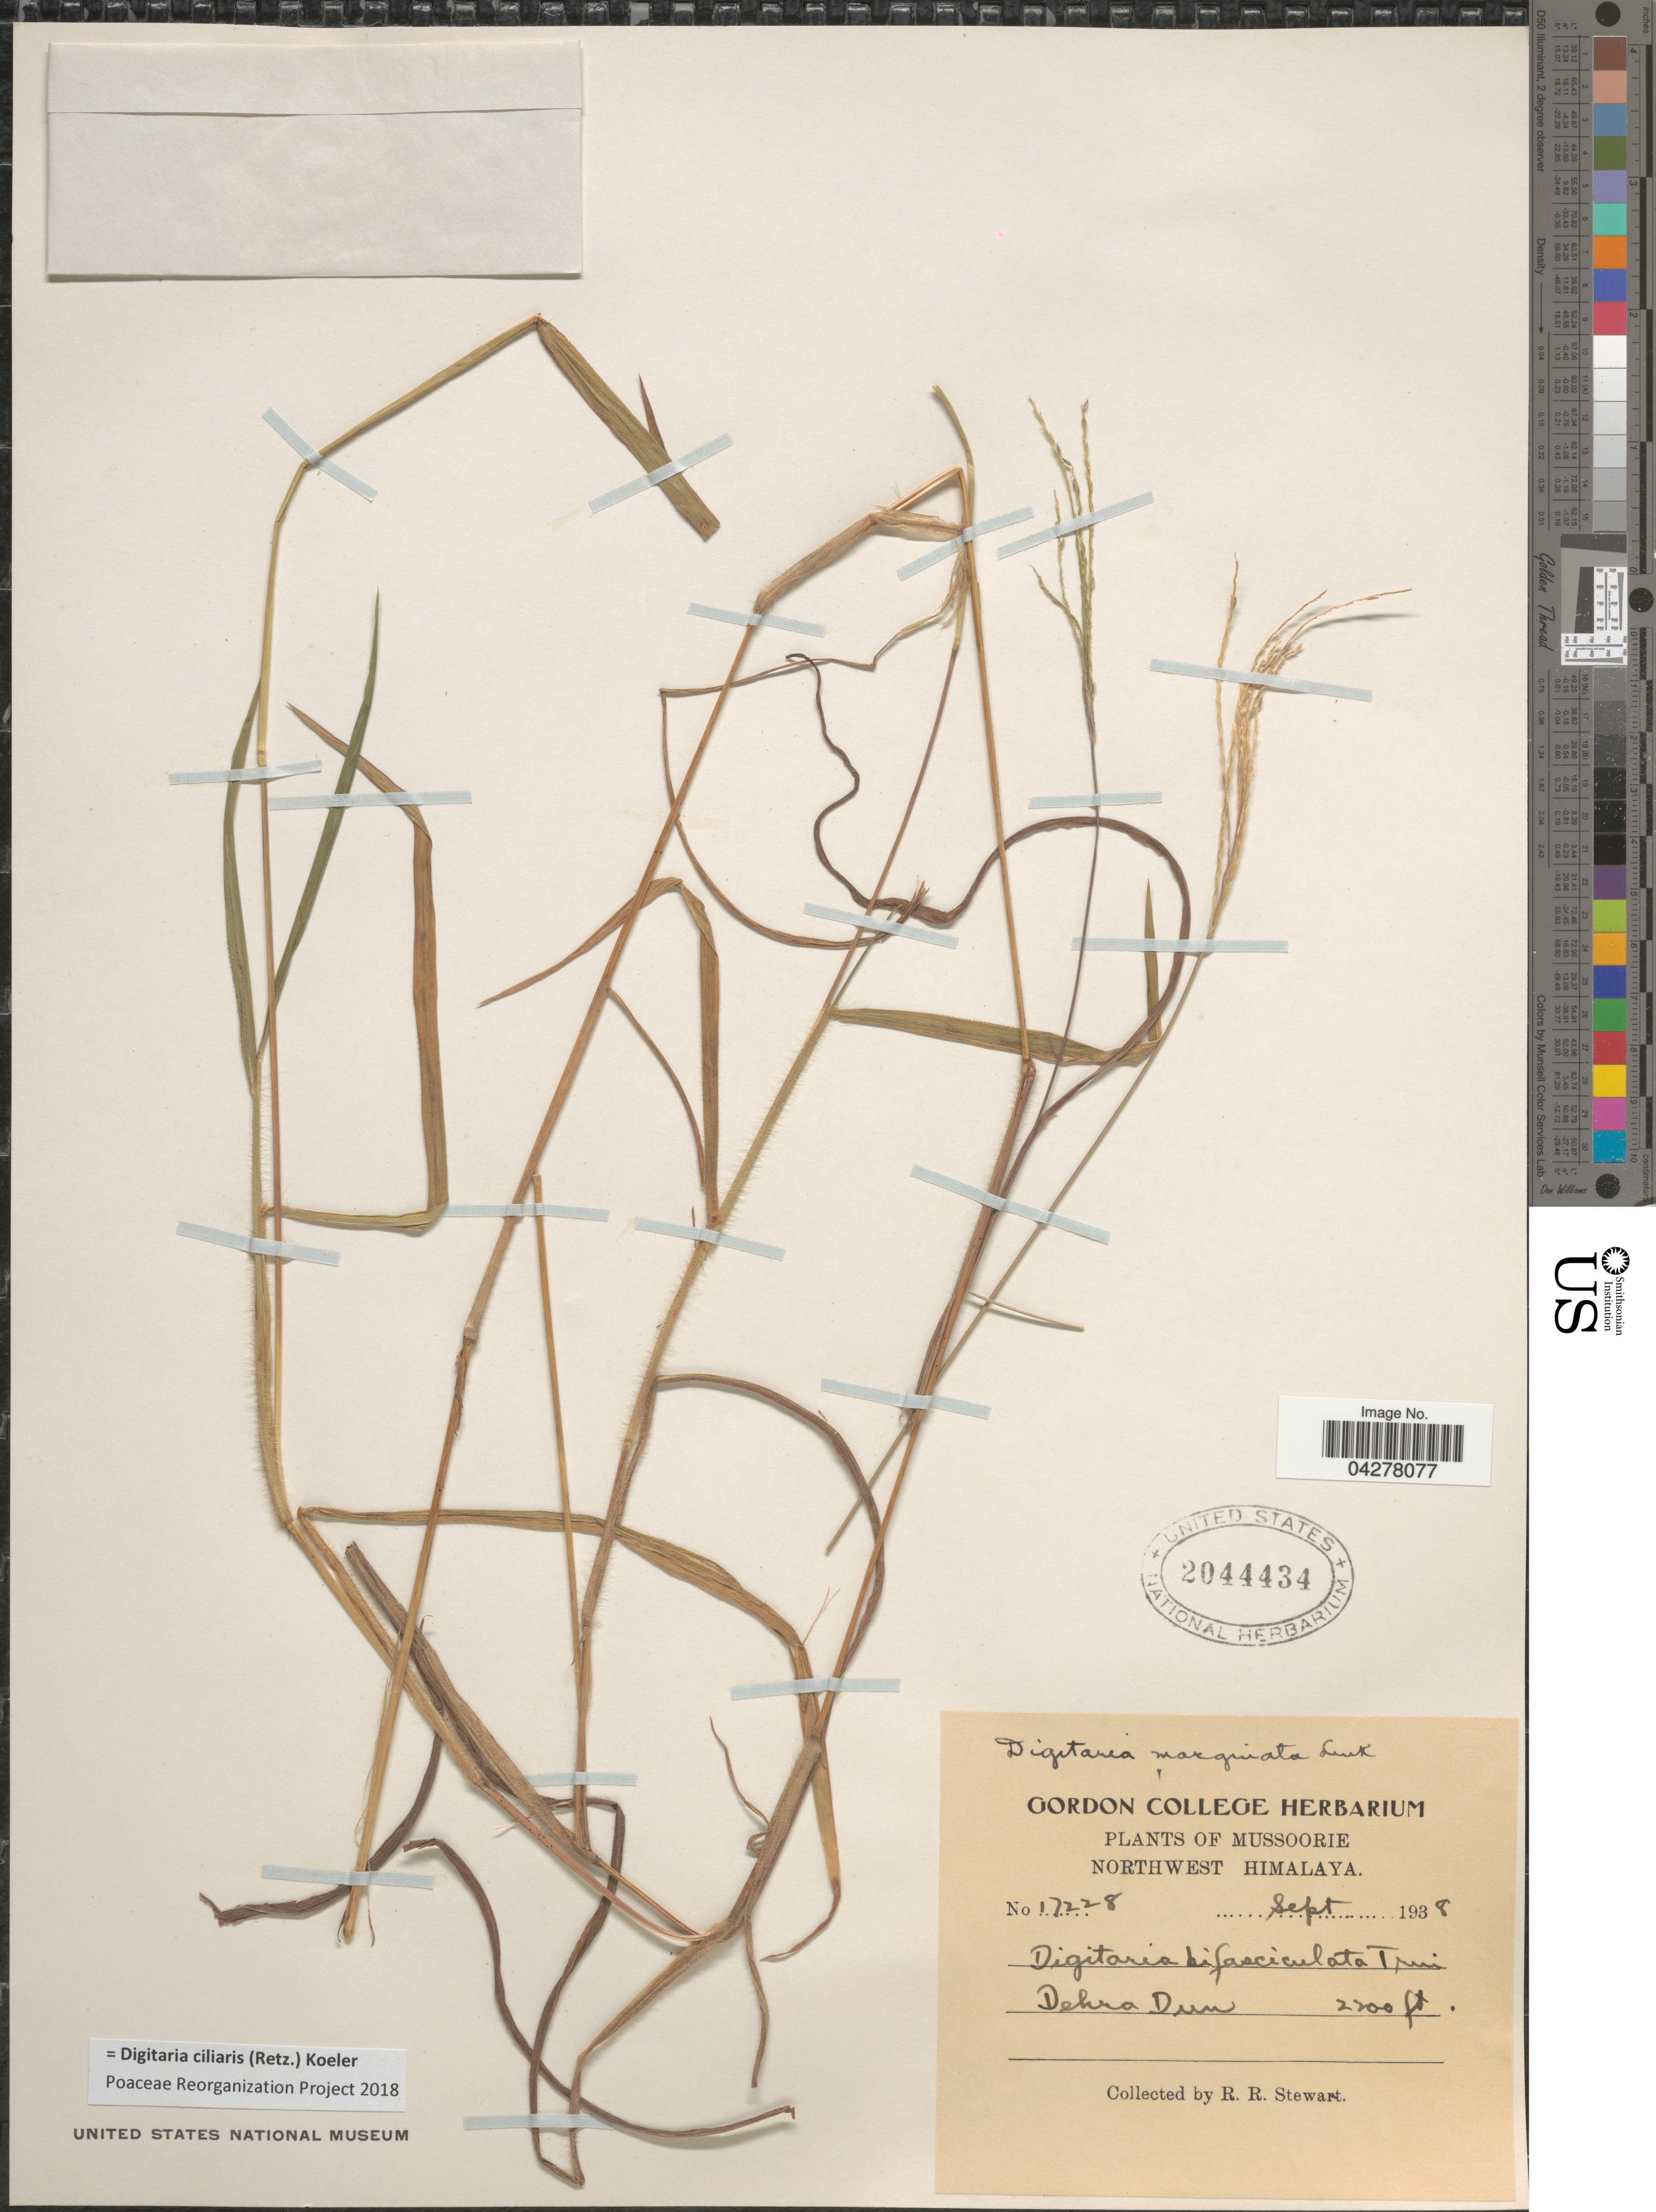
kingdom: Plantae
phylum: Tracheophyta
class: Liliopsida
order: Poales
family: Poaceae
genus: Digitaria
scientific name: Digitaria ciliaris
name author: (Retz.) Koeler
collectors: R. Stewart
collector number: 17228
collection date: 1938-09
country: India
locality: Mussoorie. Northwest Himalaya. Dehra Dun.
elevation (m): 671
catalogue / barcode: US 2044434